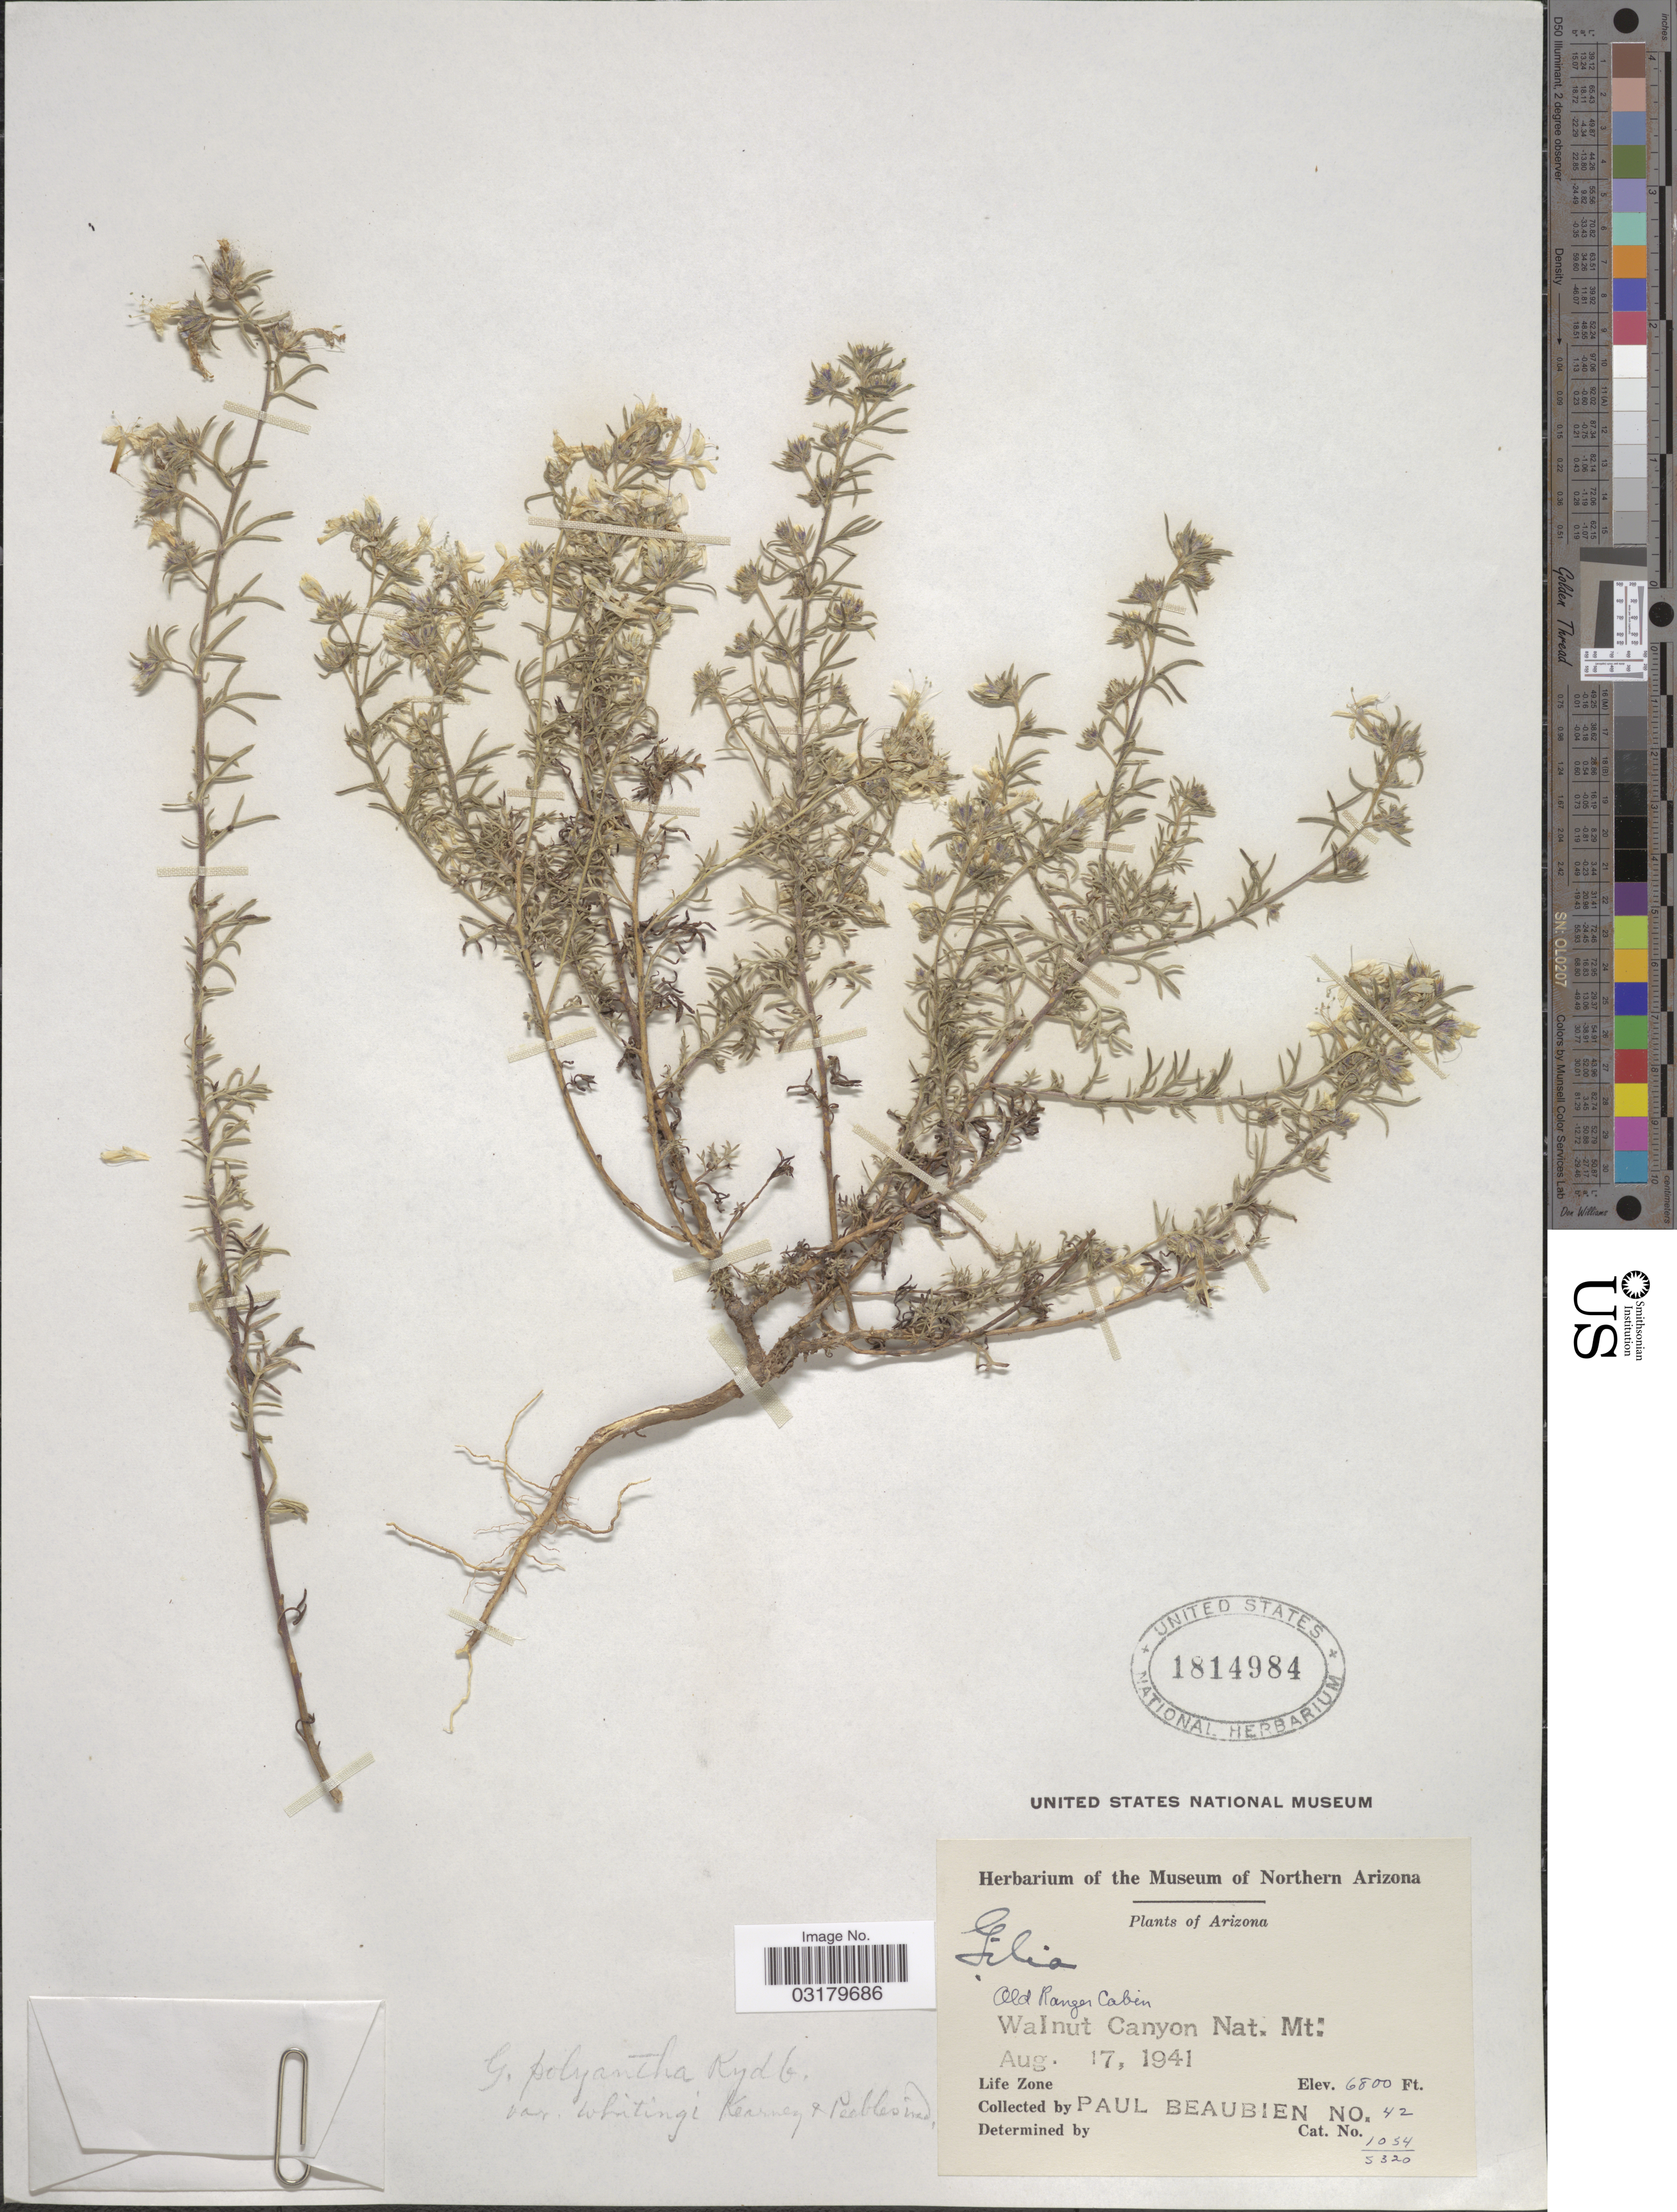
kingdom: Plantae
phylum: Tracheophyta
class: Magnoliopsida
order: Ericales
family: Polemoniaceae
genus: Ipomopsis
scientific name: Ipomopsis multiflora subsp. whitingii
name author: (Kearney & Peebles) Wilken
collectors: P. Beaubien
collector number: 42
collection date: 1941-08-17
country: United States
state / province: Arizona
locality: Old Ranger Cabin. Walnut Canyon Nat. Mt:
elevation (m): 2073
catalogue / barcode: US 184984